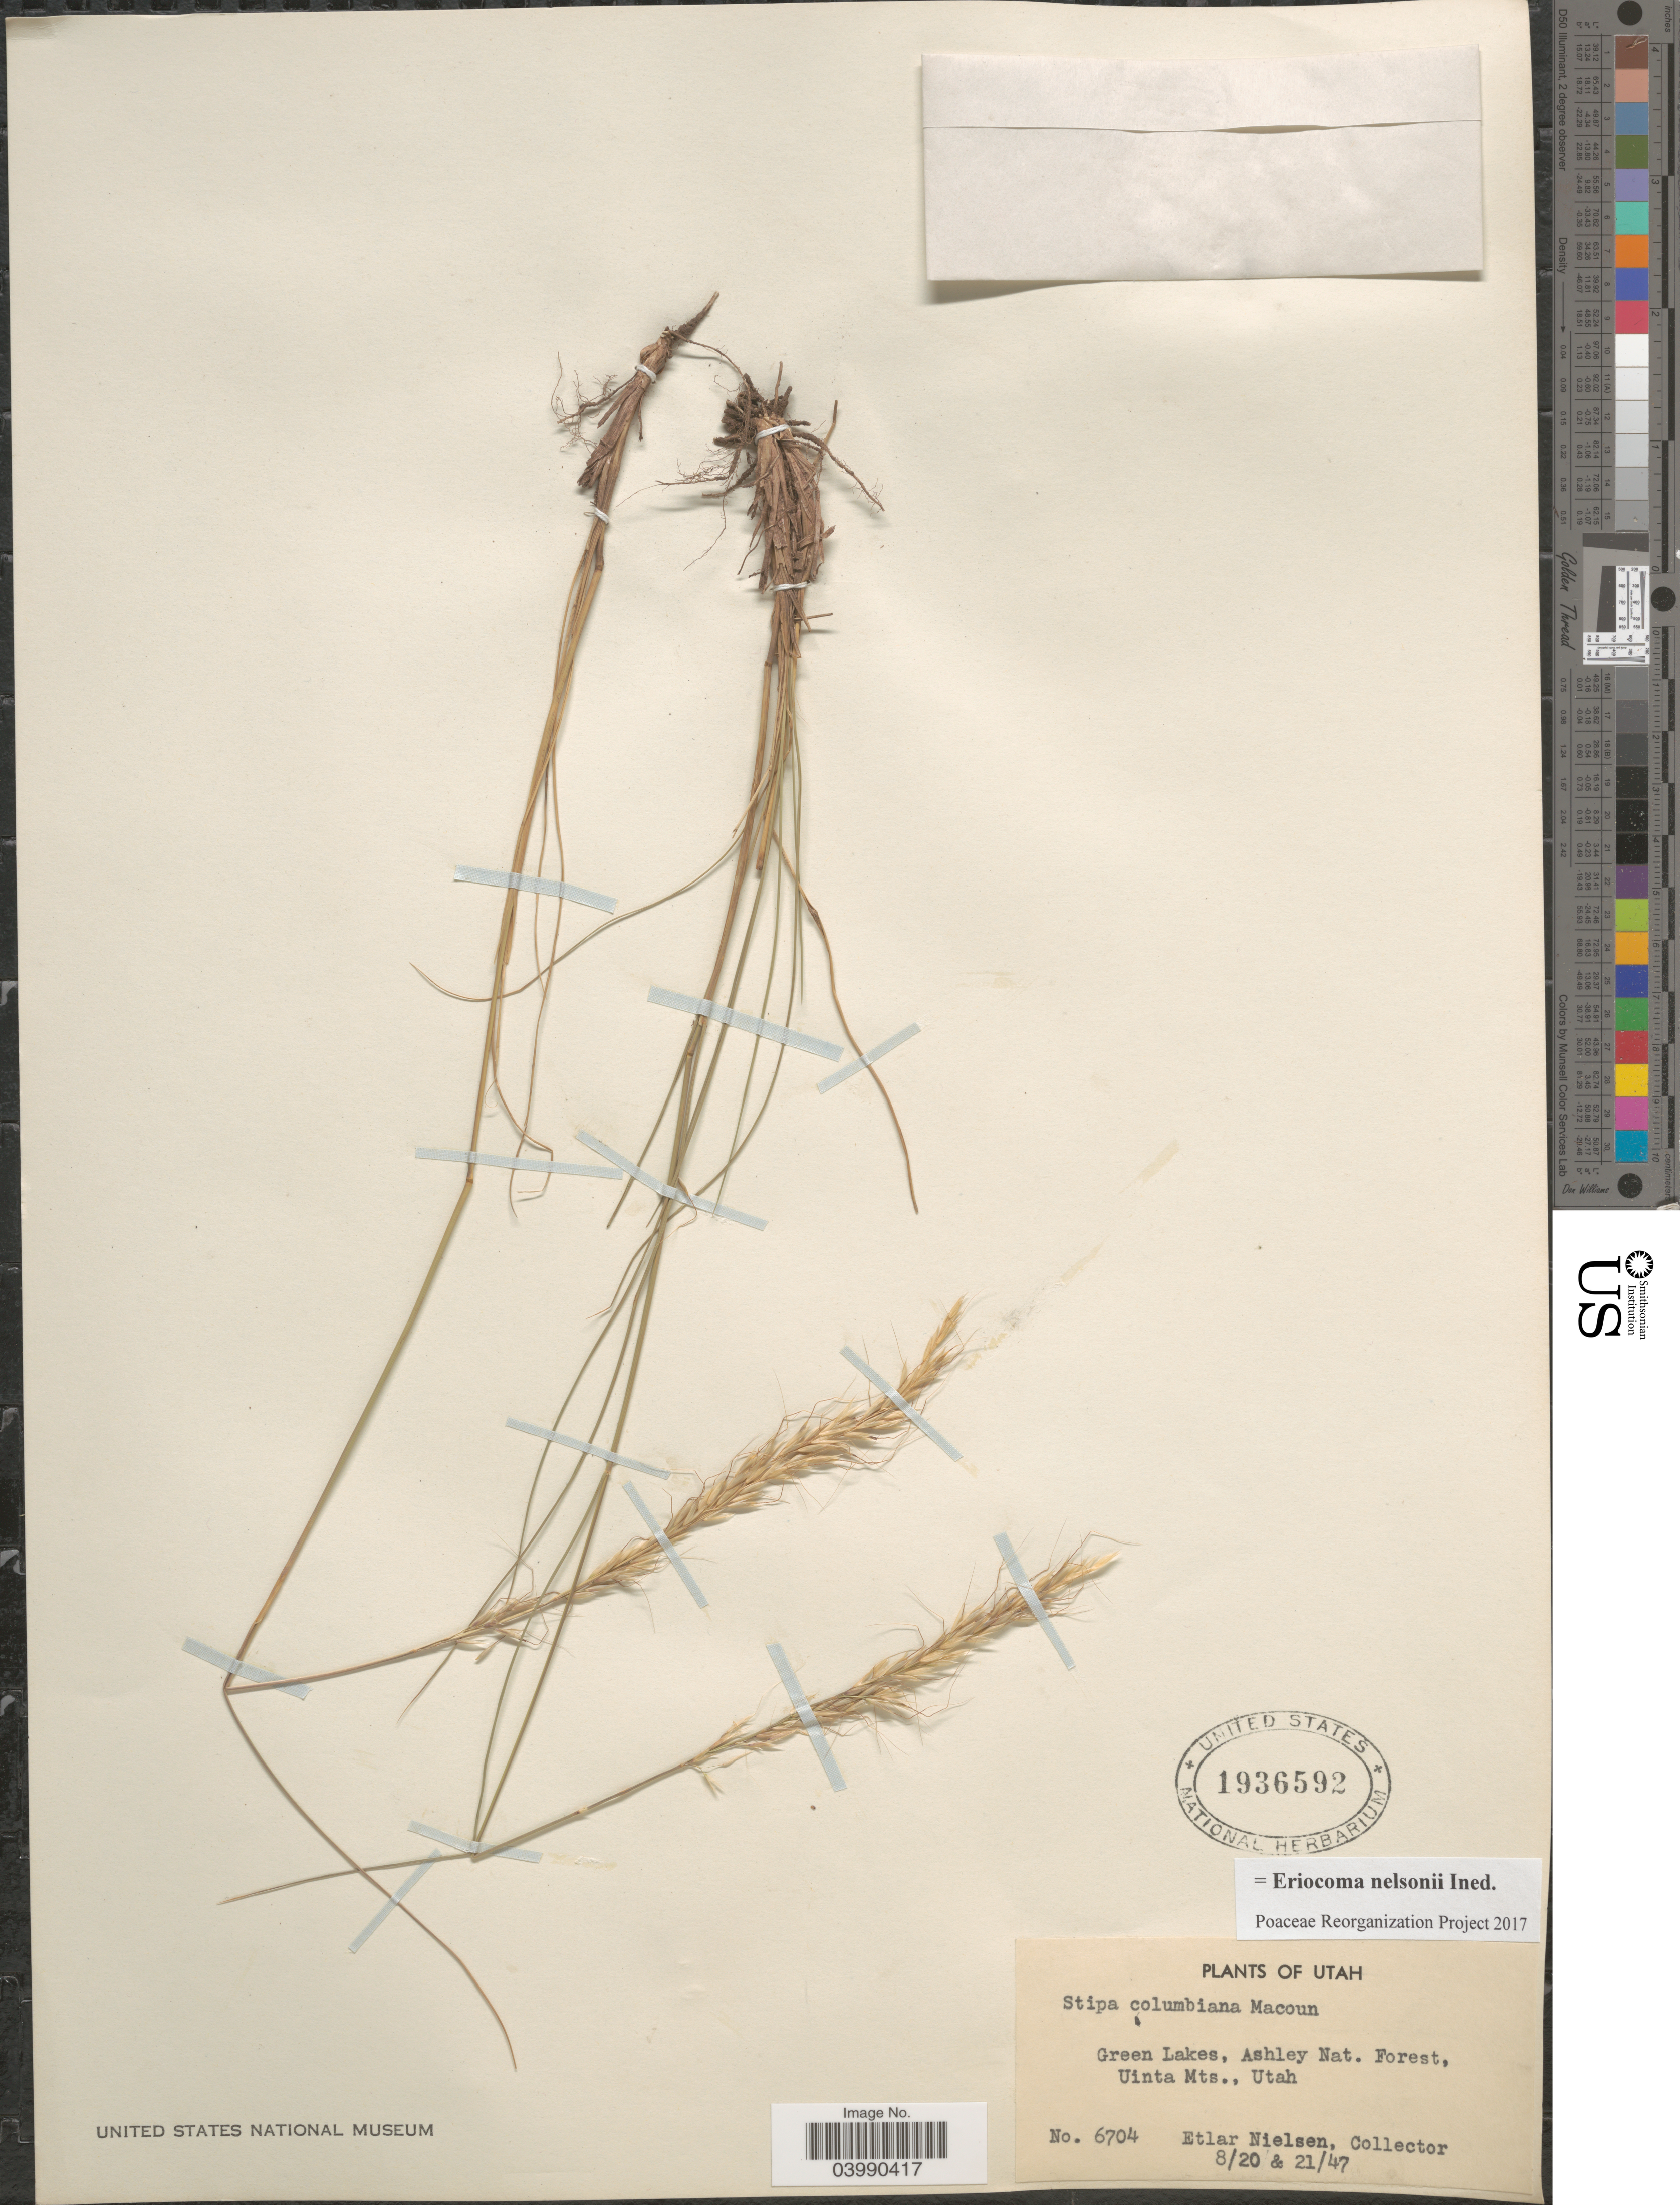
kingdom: Plantae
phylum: Tracheophyta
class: Liliopsida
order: Poales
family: Poaceae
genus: Eriocoma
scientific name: Eriocoma nelsonii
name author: (Scribn.) Romasch.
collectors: E. Nielsen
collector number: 6704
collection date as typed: Transcribed d/m/y: 20/8/47 to 21/8/47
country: United States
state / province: Utah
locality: Green Lakes, Ashley Nat. Forest, Uinta Mts.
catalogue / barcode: US 1936592